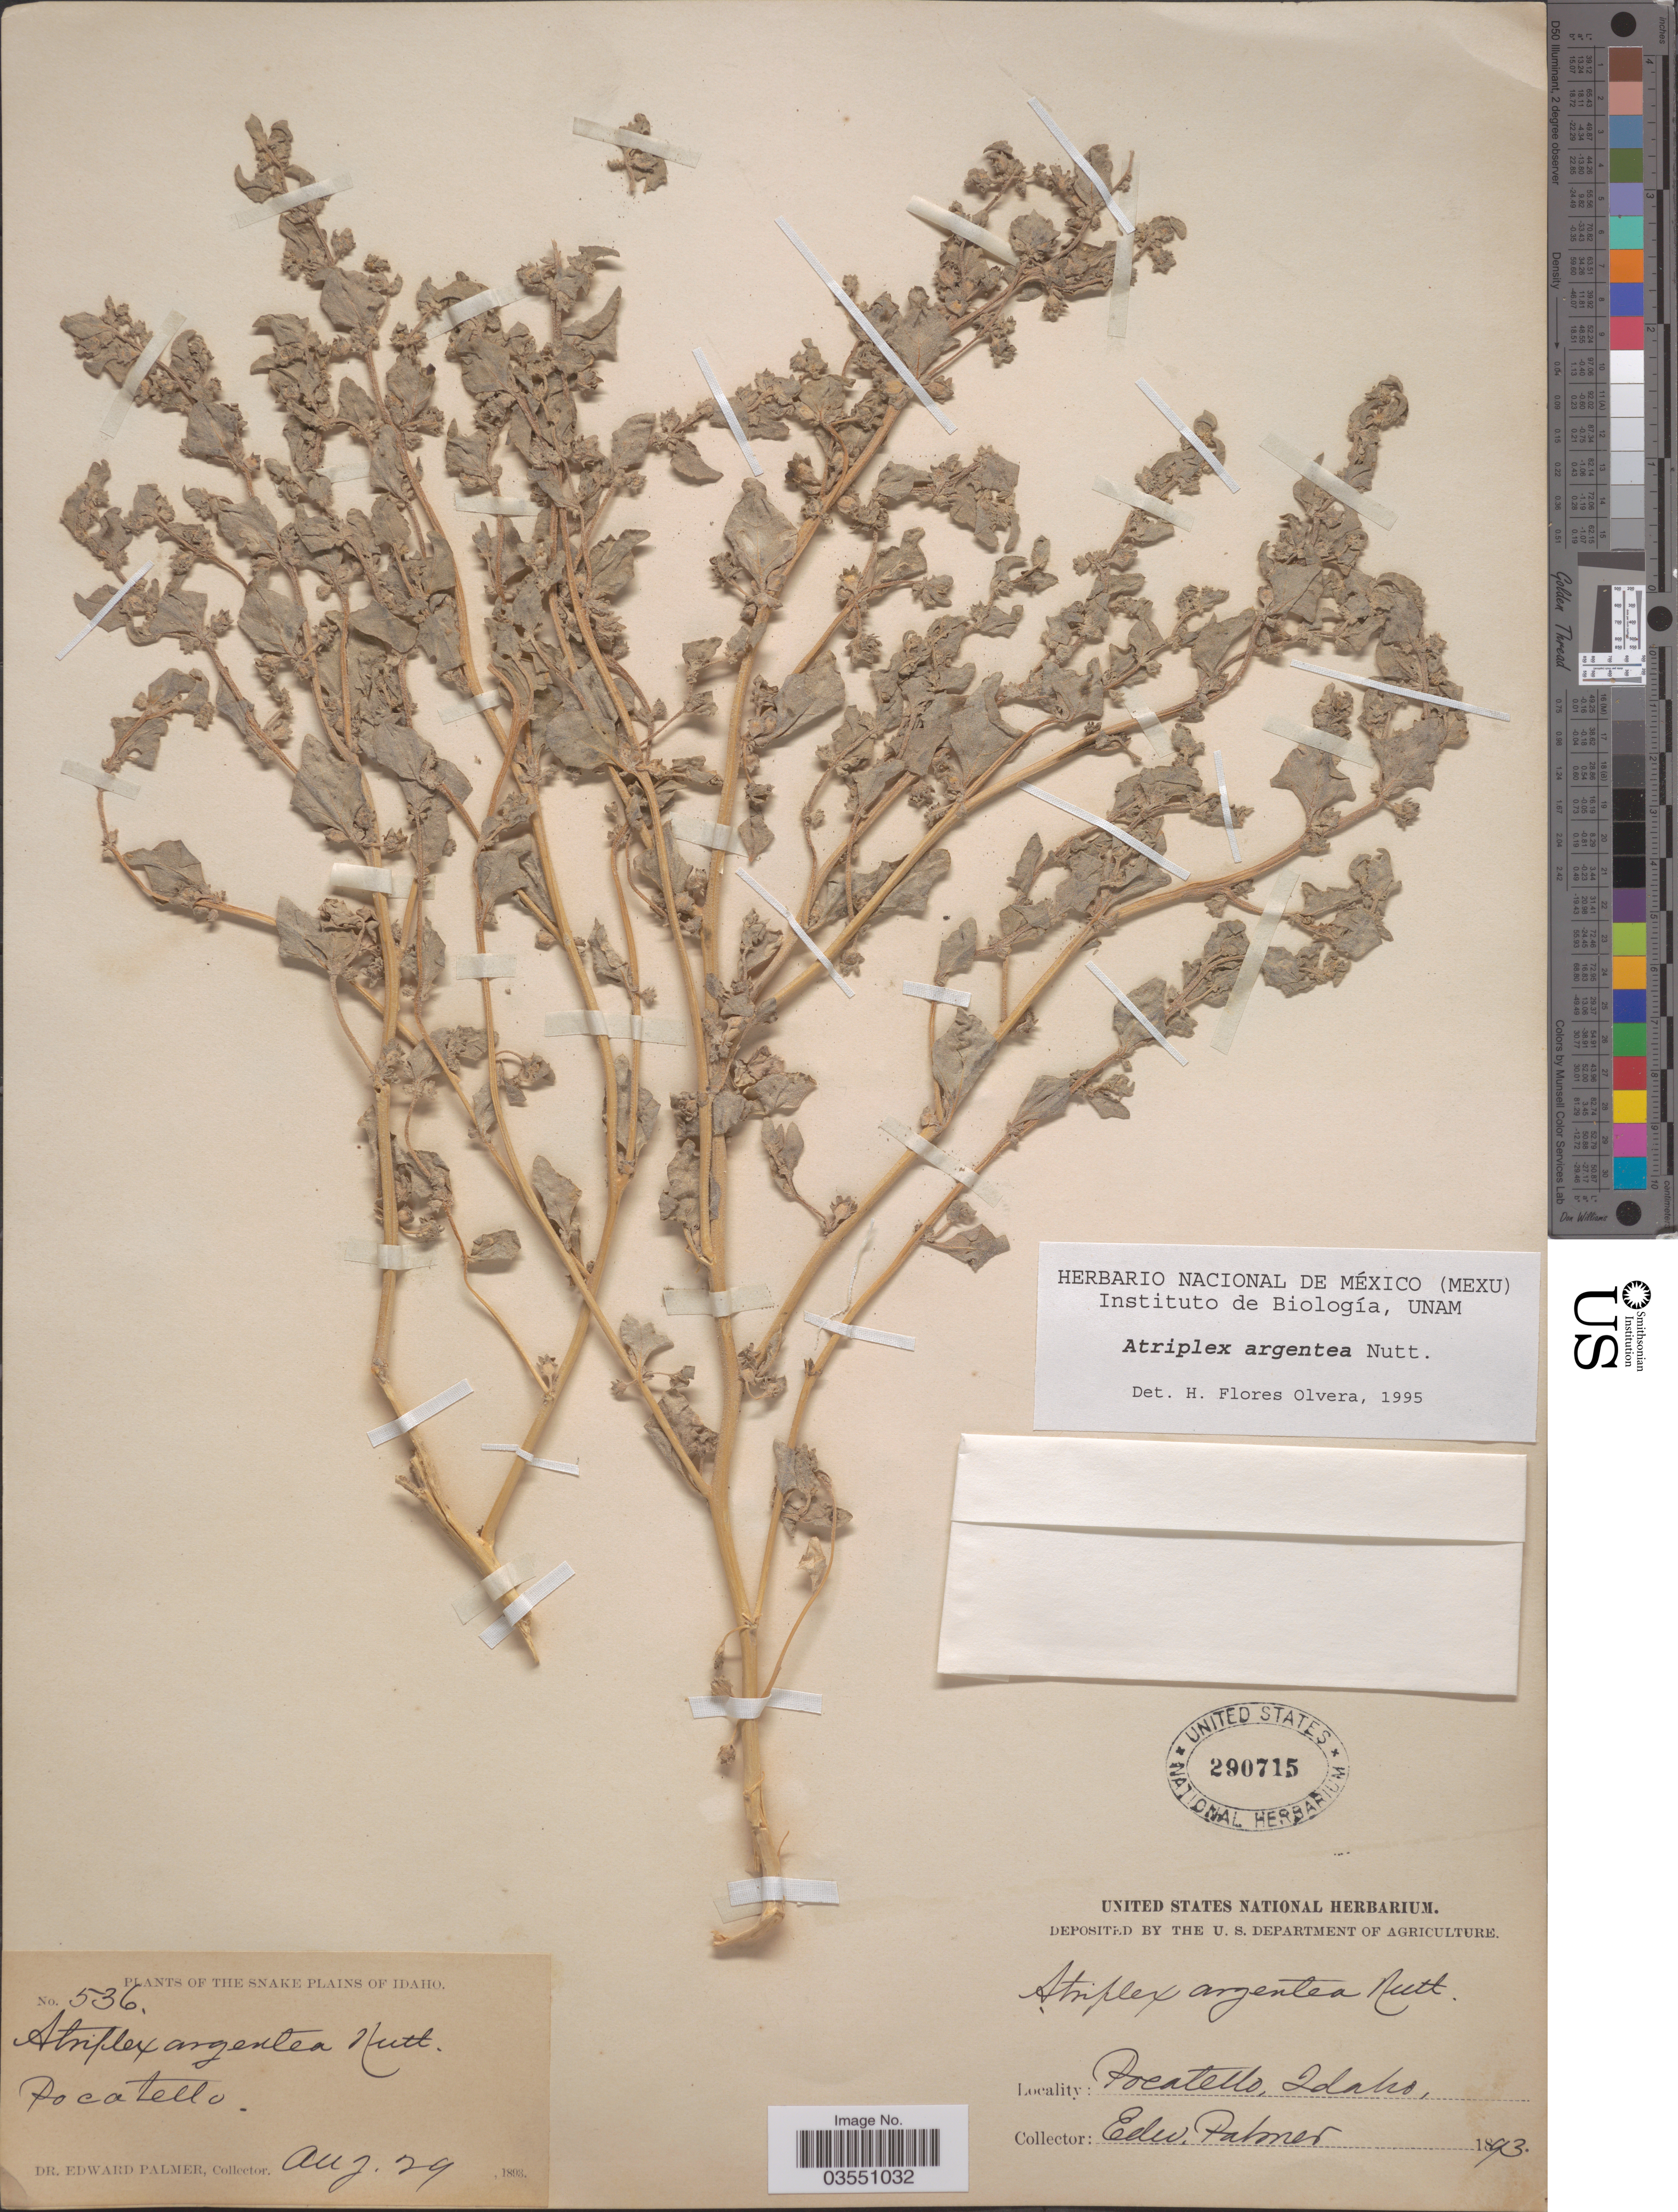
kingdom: Plantae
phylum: Tracheophyta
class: Magnoliopsida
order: Caryophyllales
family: Amaranthaceae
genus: Atriplex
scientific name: Atriplex argentea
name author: Nutt.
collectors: E. Palmer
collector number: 536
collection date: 1893-08-29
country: United States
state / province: Idaho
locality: The Snake Plains. Pocatello.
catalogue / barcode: US 290715